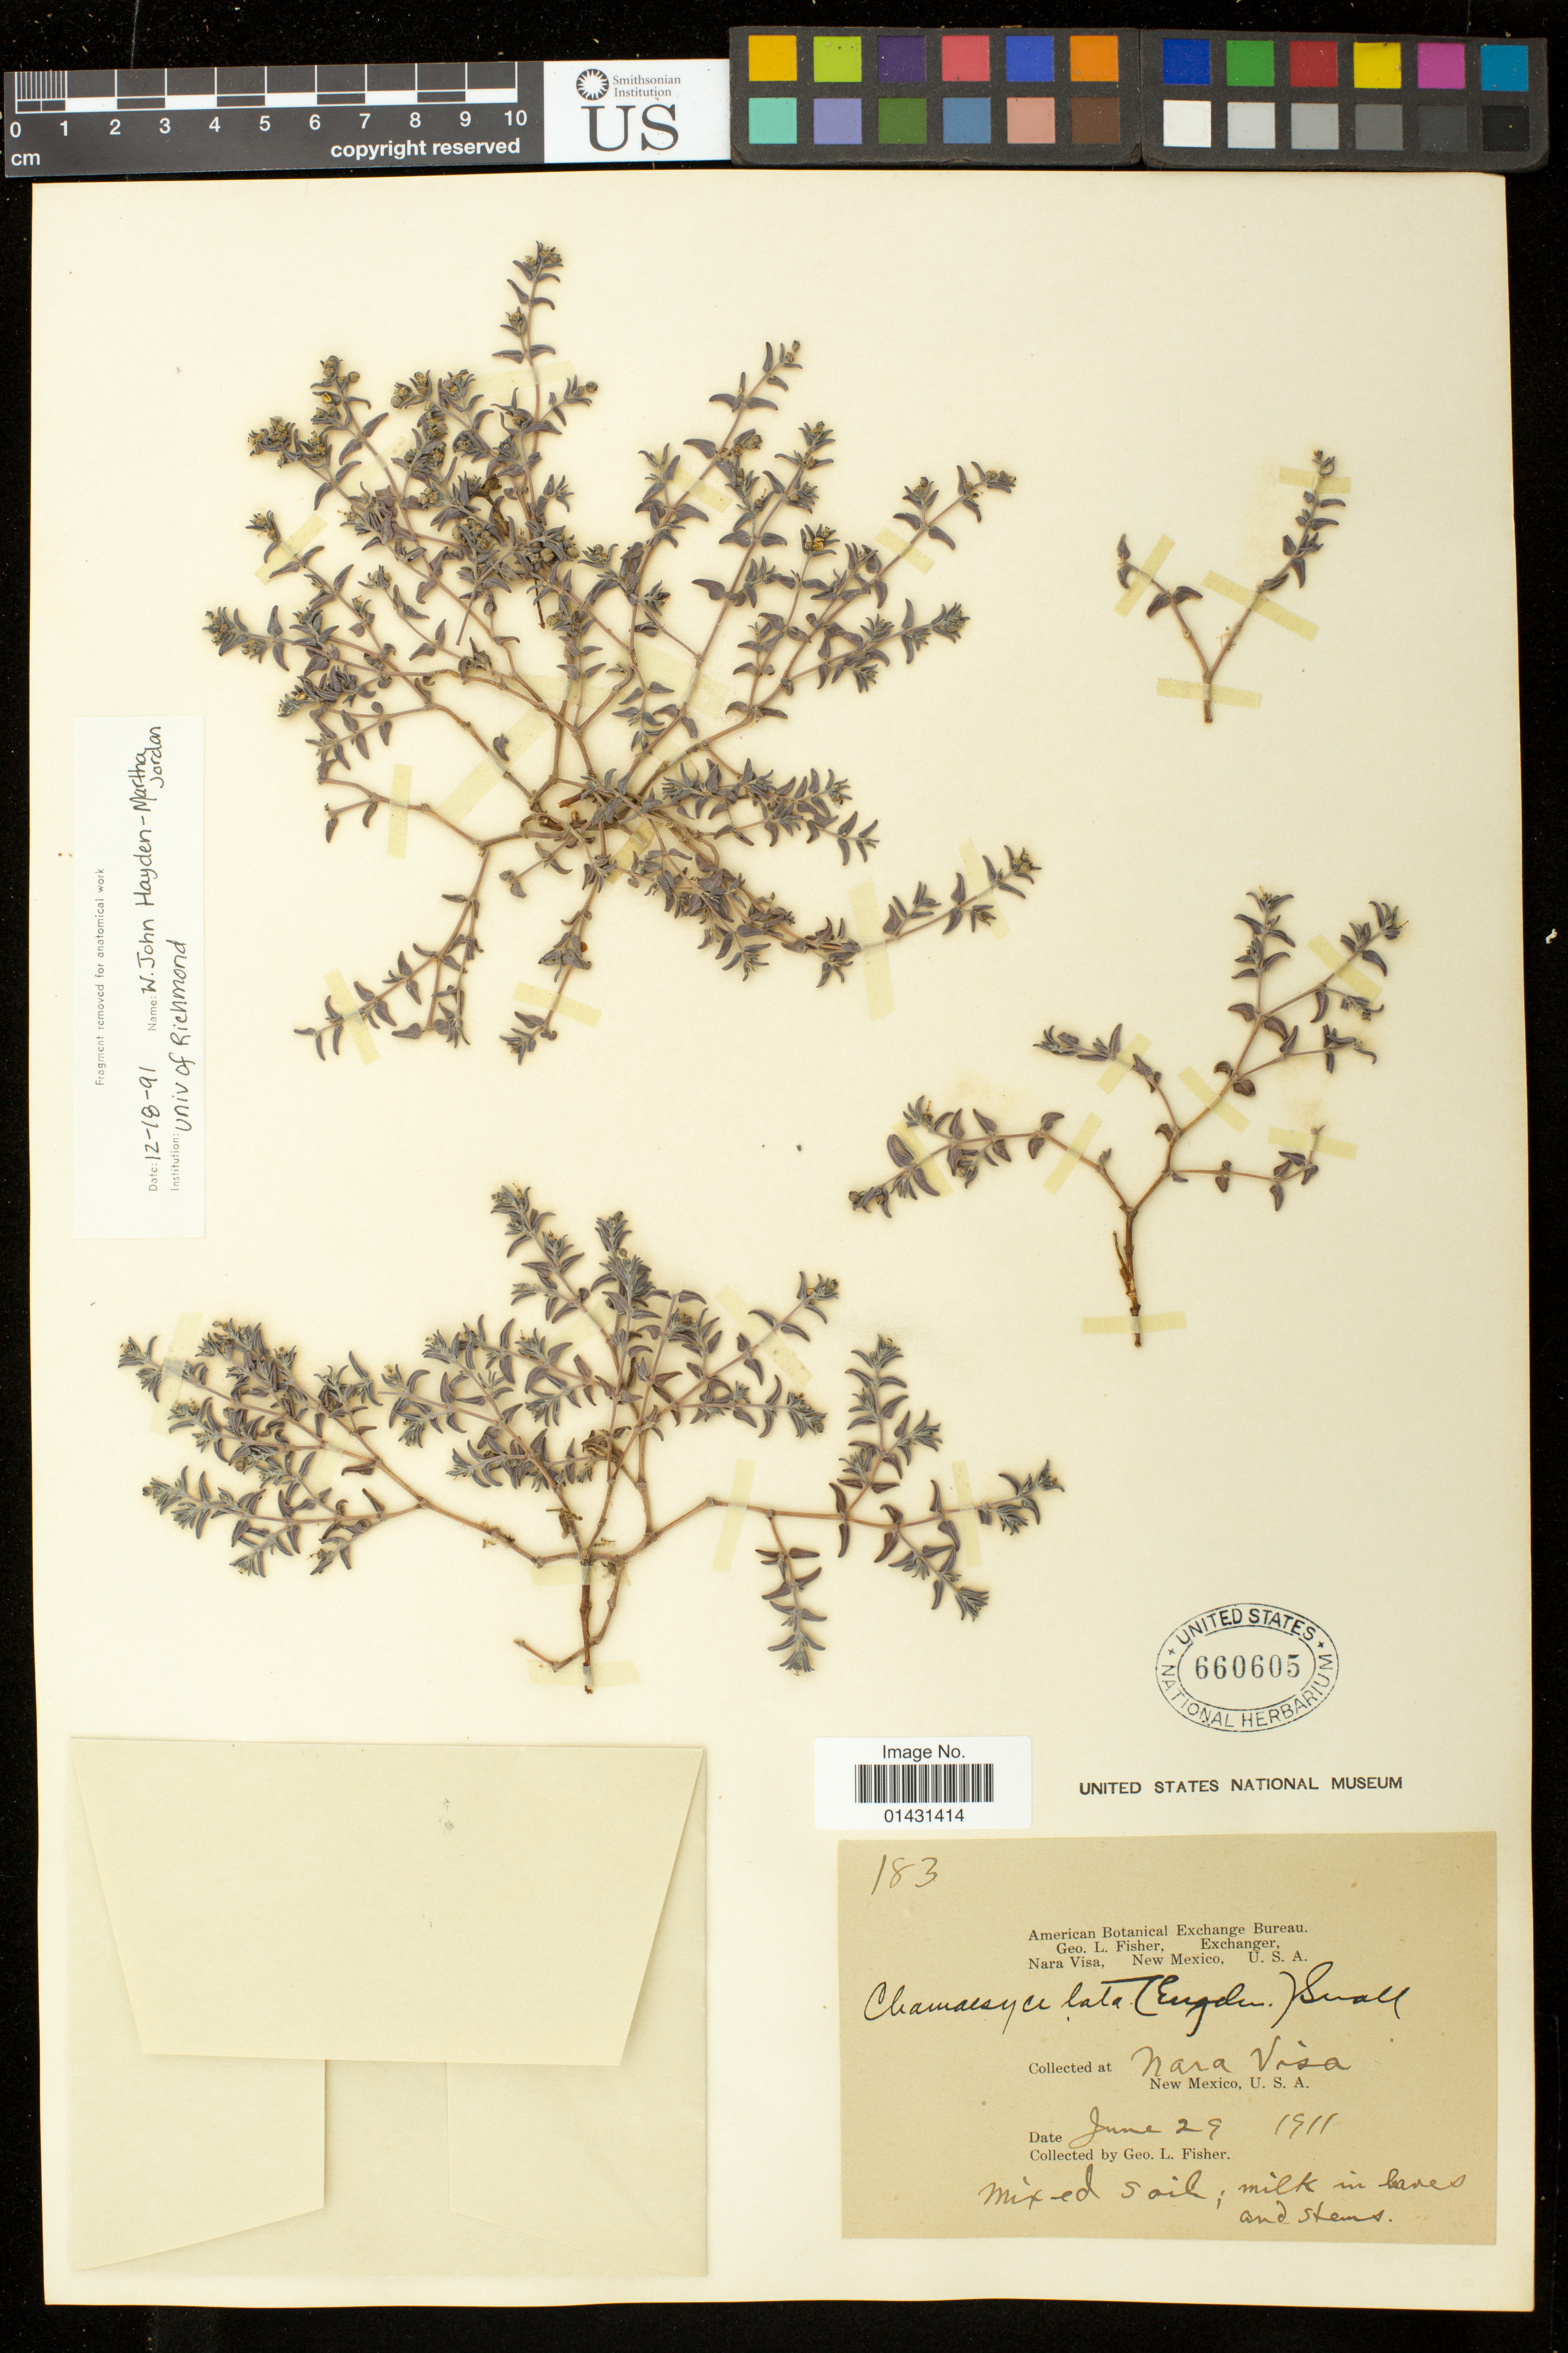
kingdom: Plantae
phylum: Tracheophyta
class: Magnoliopsida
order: Malpighiales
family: Euphorbiaceae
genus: Euphorbia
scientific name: Euphorbia laxa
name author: Drake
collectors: G. L. Fisher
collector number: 183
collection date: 1911-06-29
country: United States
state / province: New Mexico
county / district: Quay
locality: Nara Visa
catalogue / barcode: US 660605